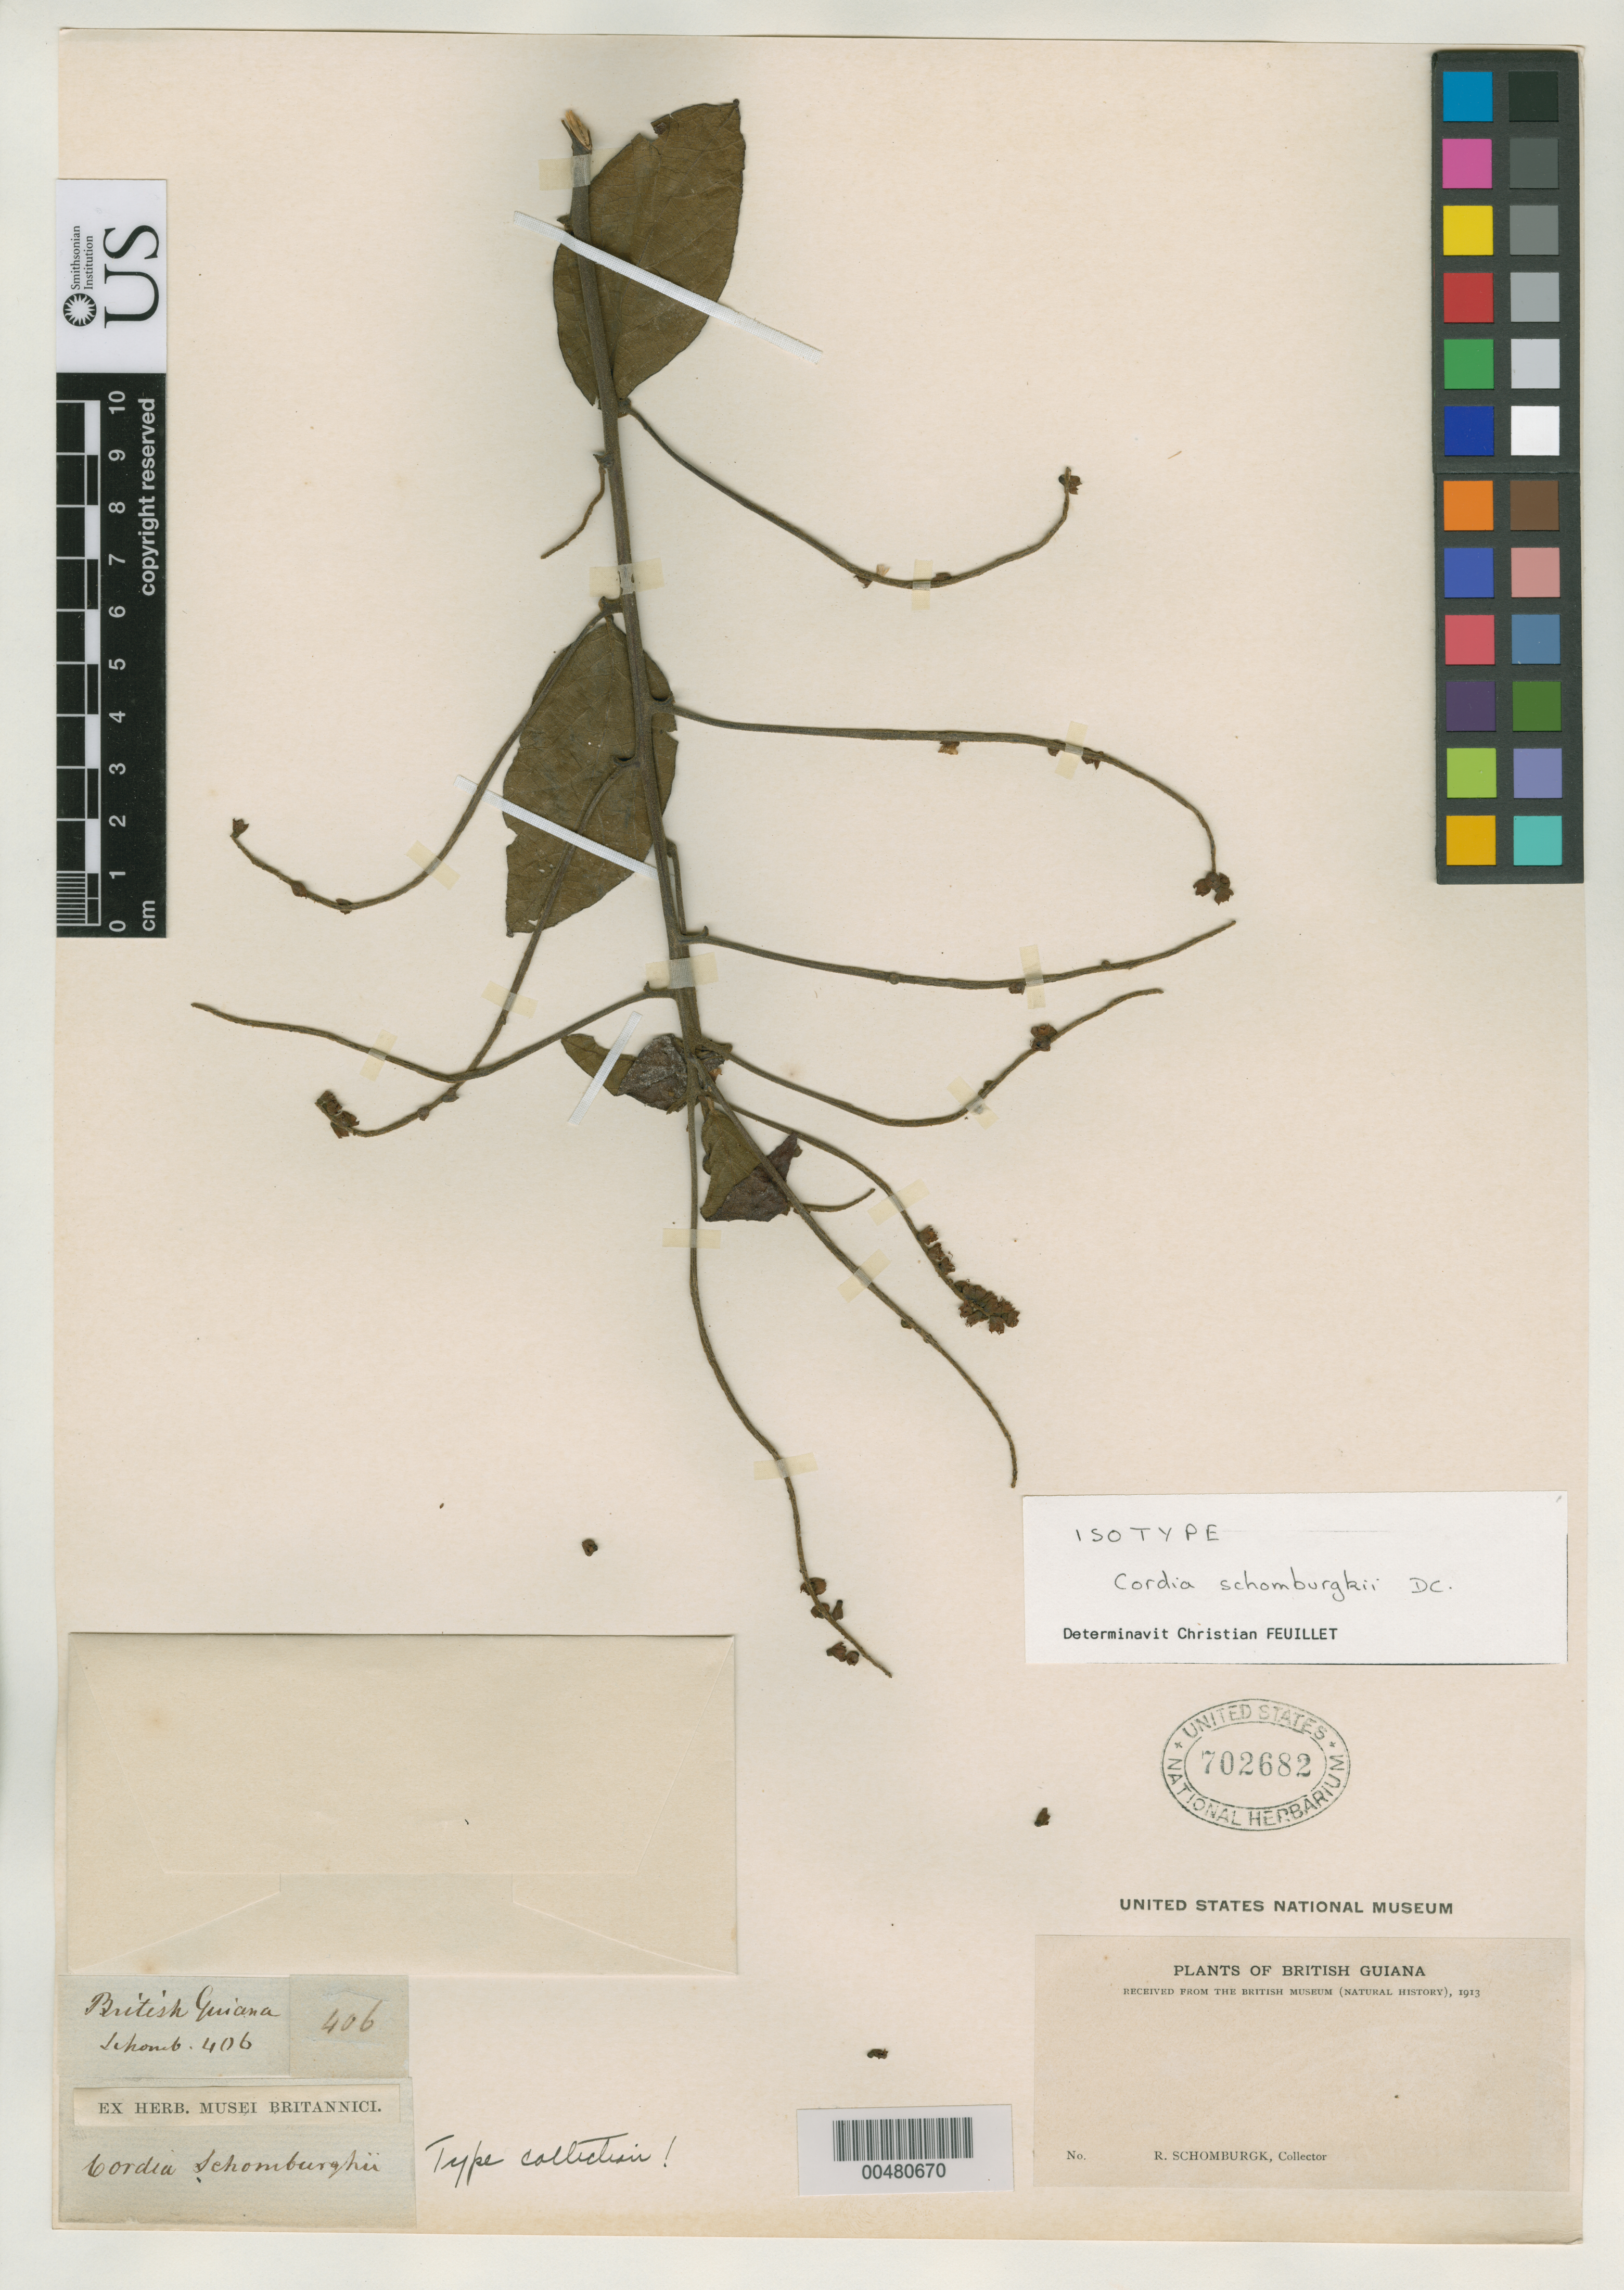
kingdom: Plantae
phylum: Tracheophyta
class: Magnoliopsida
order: Boraginales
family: Cordiaceae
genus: Cordia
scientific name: Cordia schomburgkii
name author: A. DC. in DC.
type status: Isotype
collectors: M. R. Schomburgk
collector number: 406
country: Guyana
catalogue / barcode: US 702682